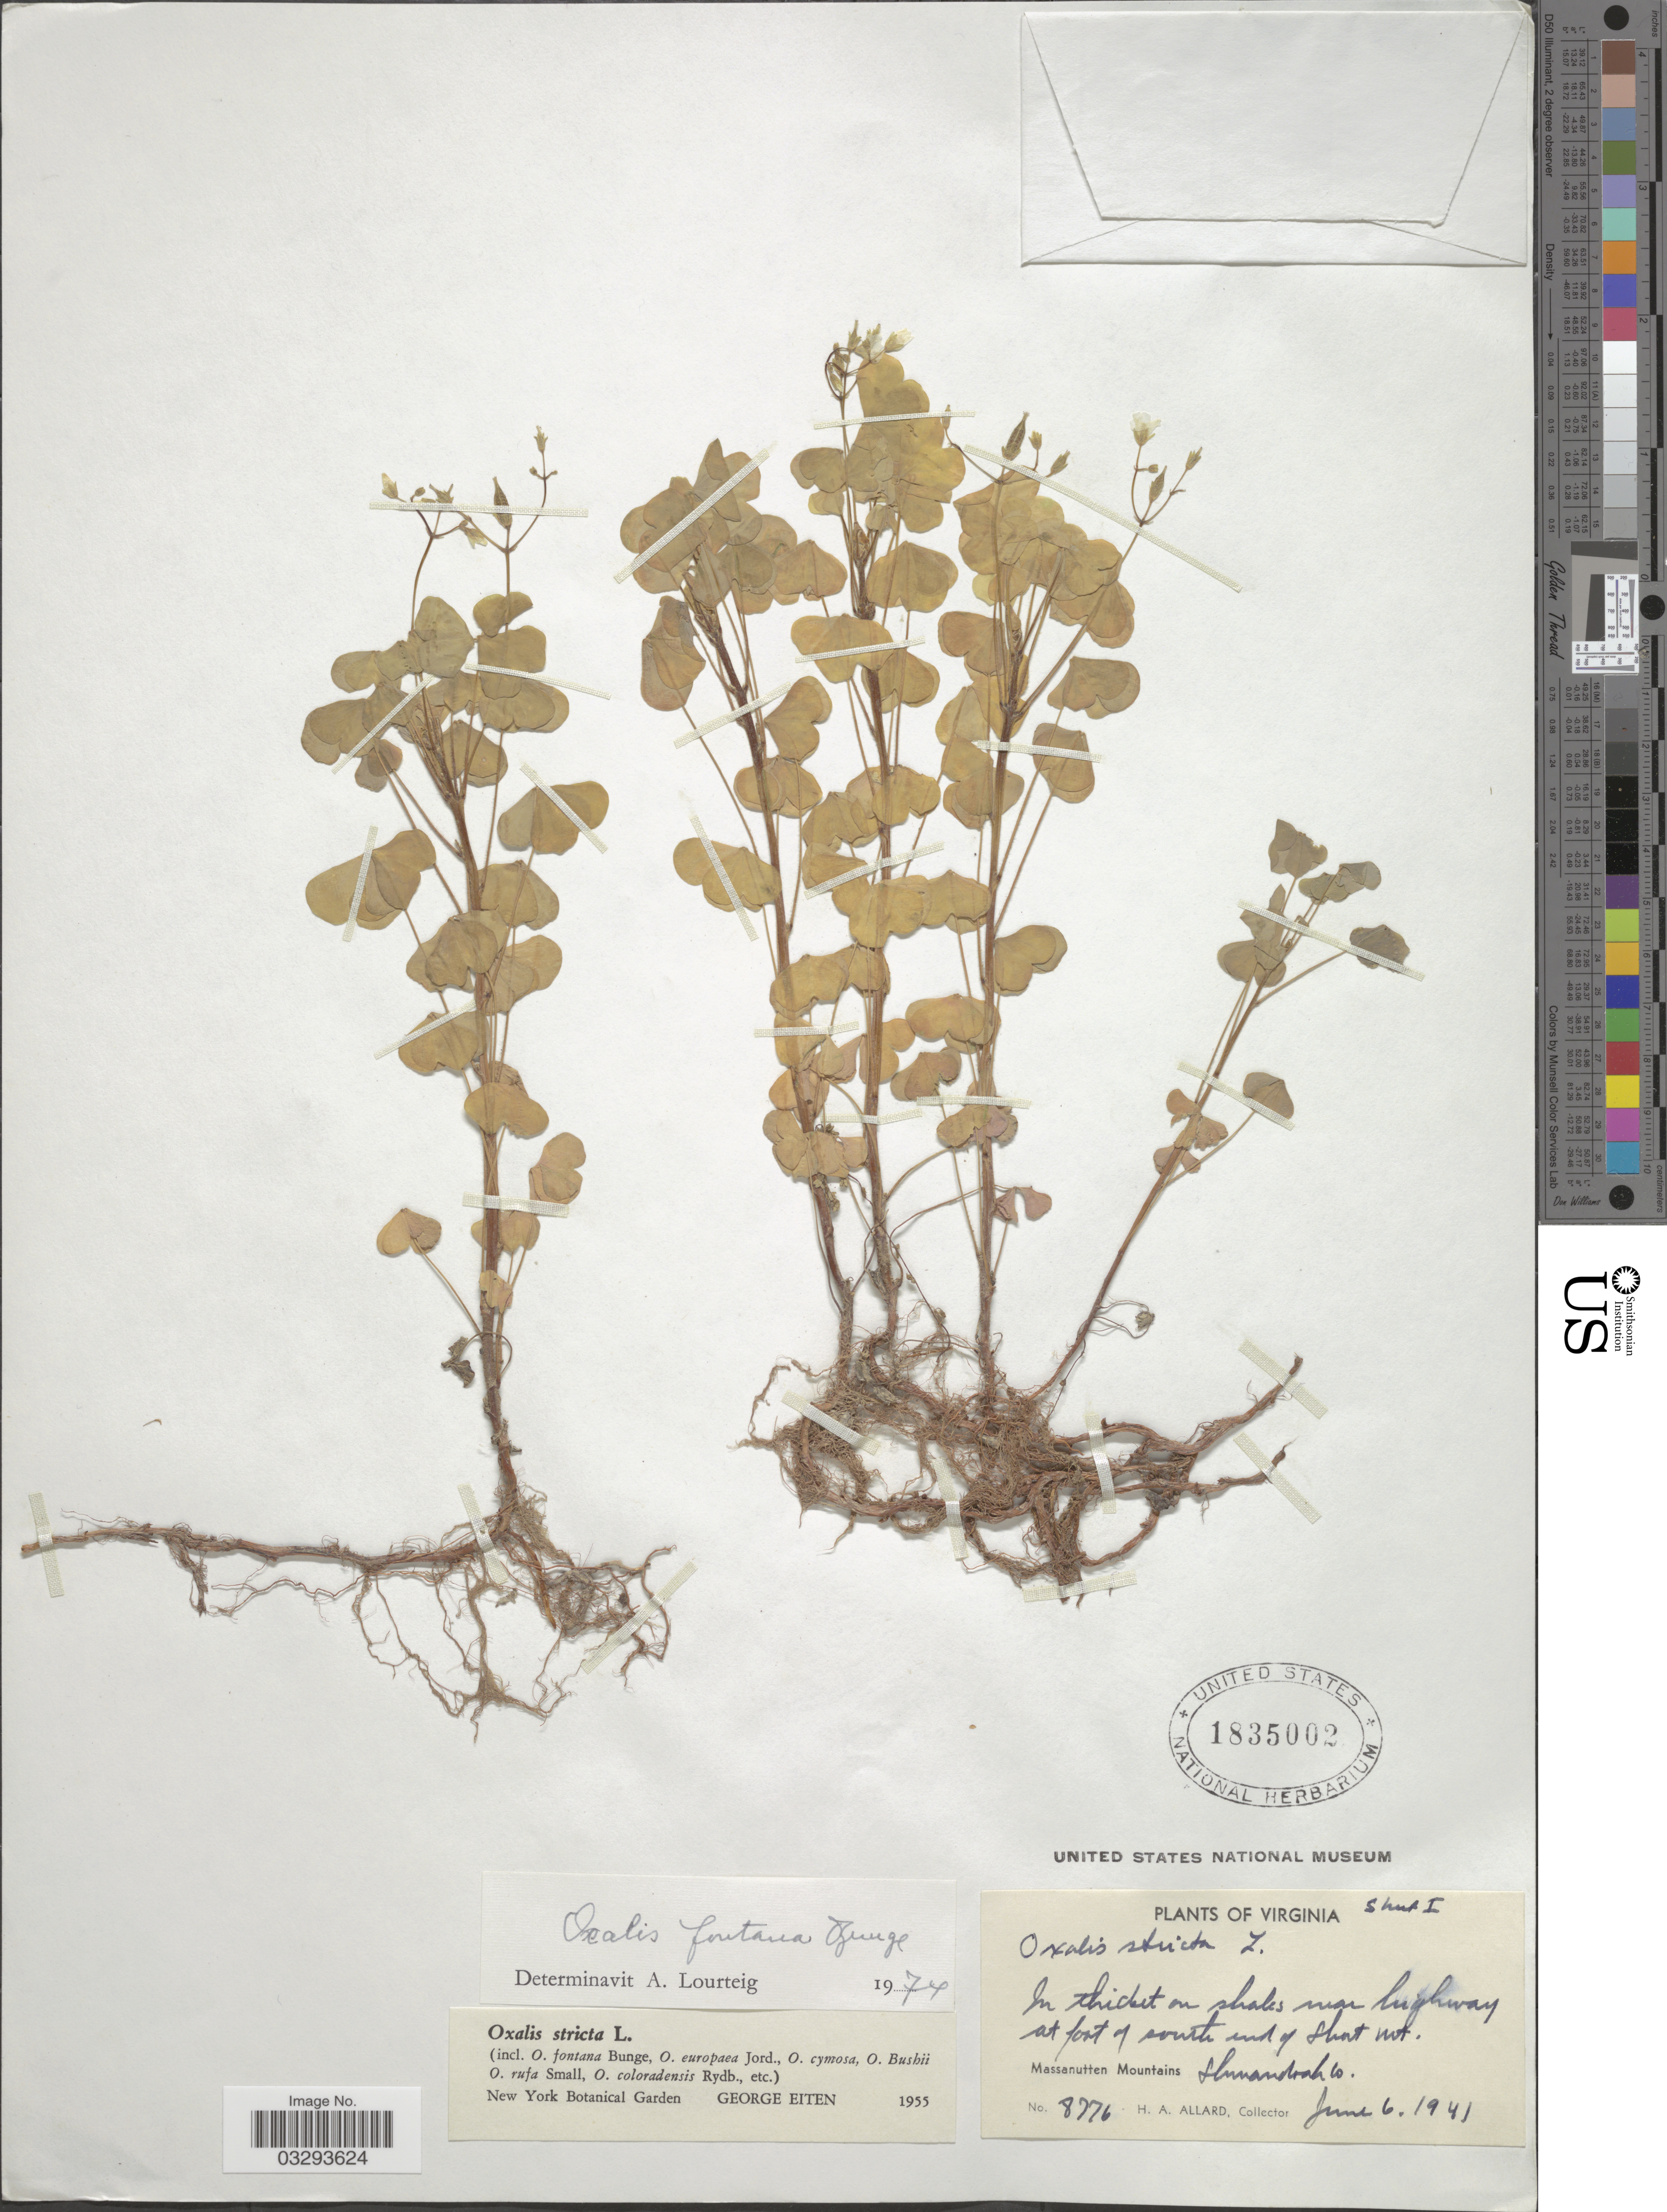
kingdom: Plantae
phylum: Tracheophyta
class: Magnoliopsida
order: Oxalidales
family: Oxalidaceae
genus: Oxalis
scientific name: Oxalis fontana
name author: Bunge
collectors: H. A. Allard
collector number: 8776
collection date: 1941-06-06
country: United States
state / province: Virginia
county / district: Shenandoah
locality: Near highway at fort of south end of Short Mt. Massanutten Mountains. Shenandoah Co.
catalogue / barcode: US 1835002